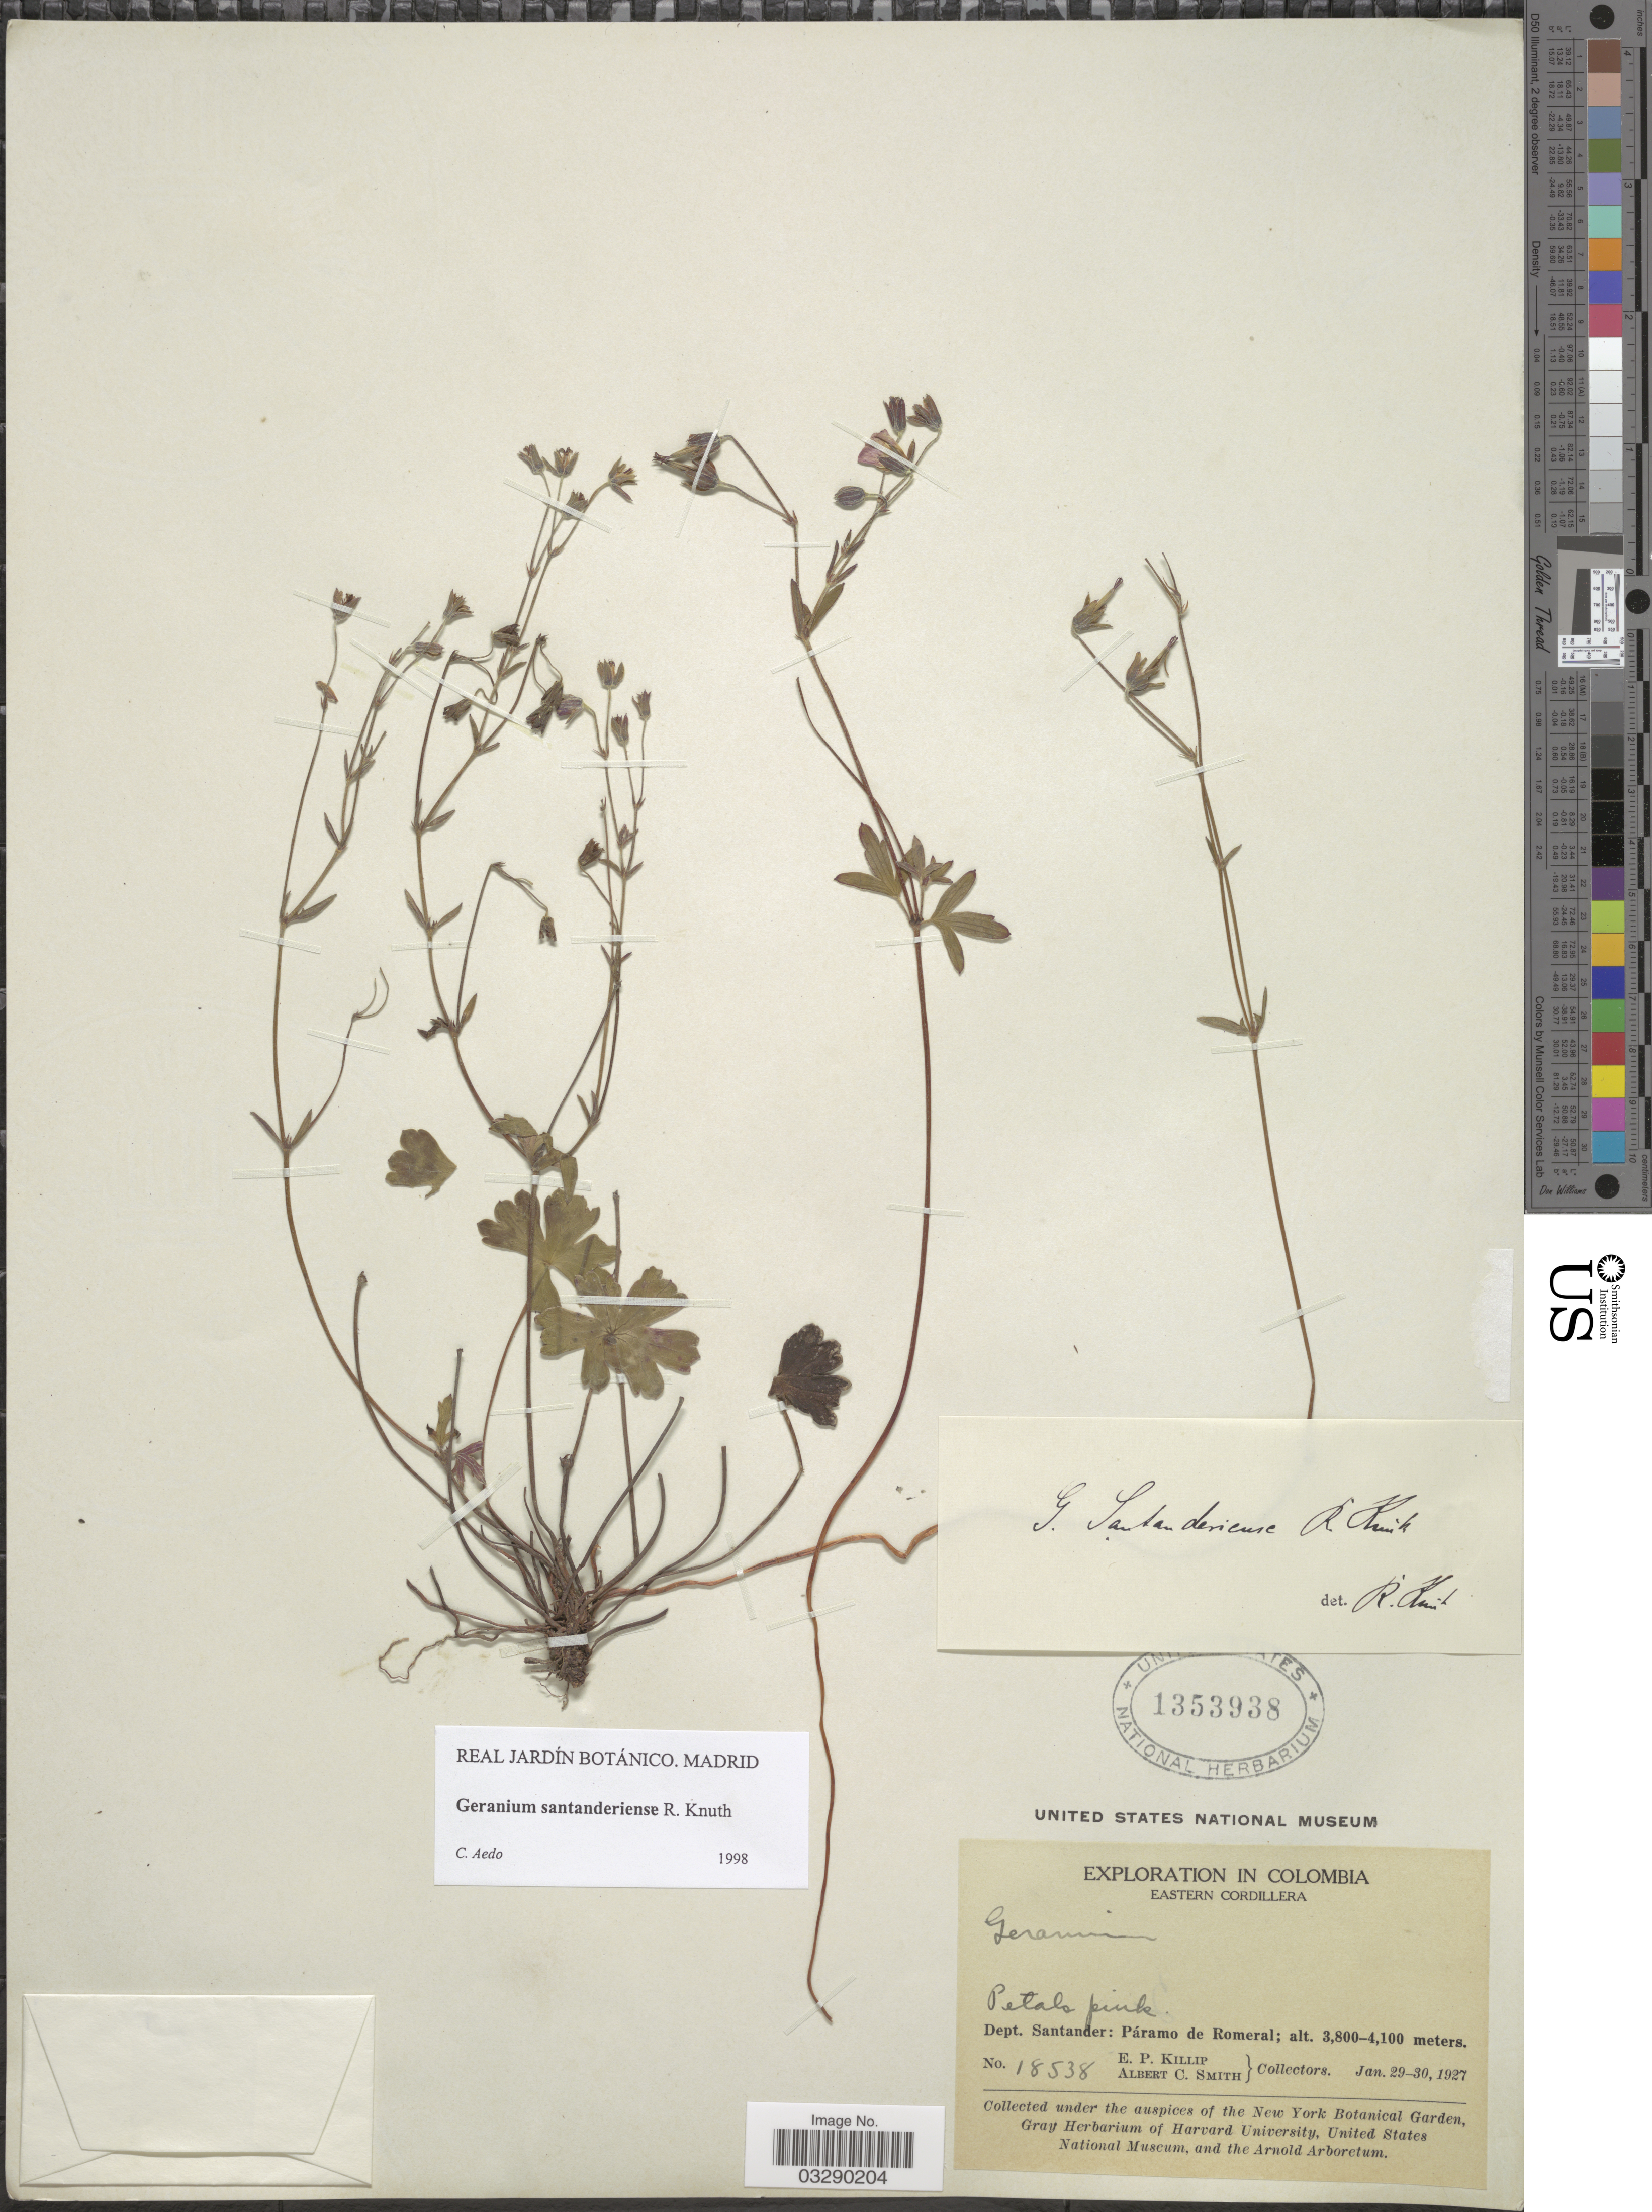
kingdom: Plantae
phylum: Tracheophyta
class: Magnoliopsida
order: Geraniales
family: Geraniaceae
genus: Geranium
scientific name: Geranium santanderiense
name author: R. Knuth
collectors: E. P. Killip & A. C. Smith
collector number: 18538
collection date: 1927-01-29/1927-01-30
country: Colombia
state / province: Santander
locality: Eastern Cordillera. Dept. Santander: Páramo de Romeral.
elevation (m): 3800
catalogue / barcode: US 1353938